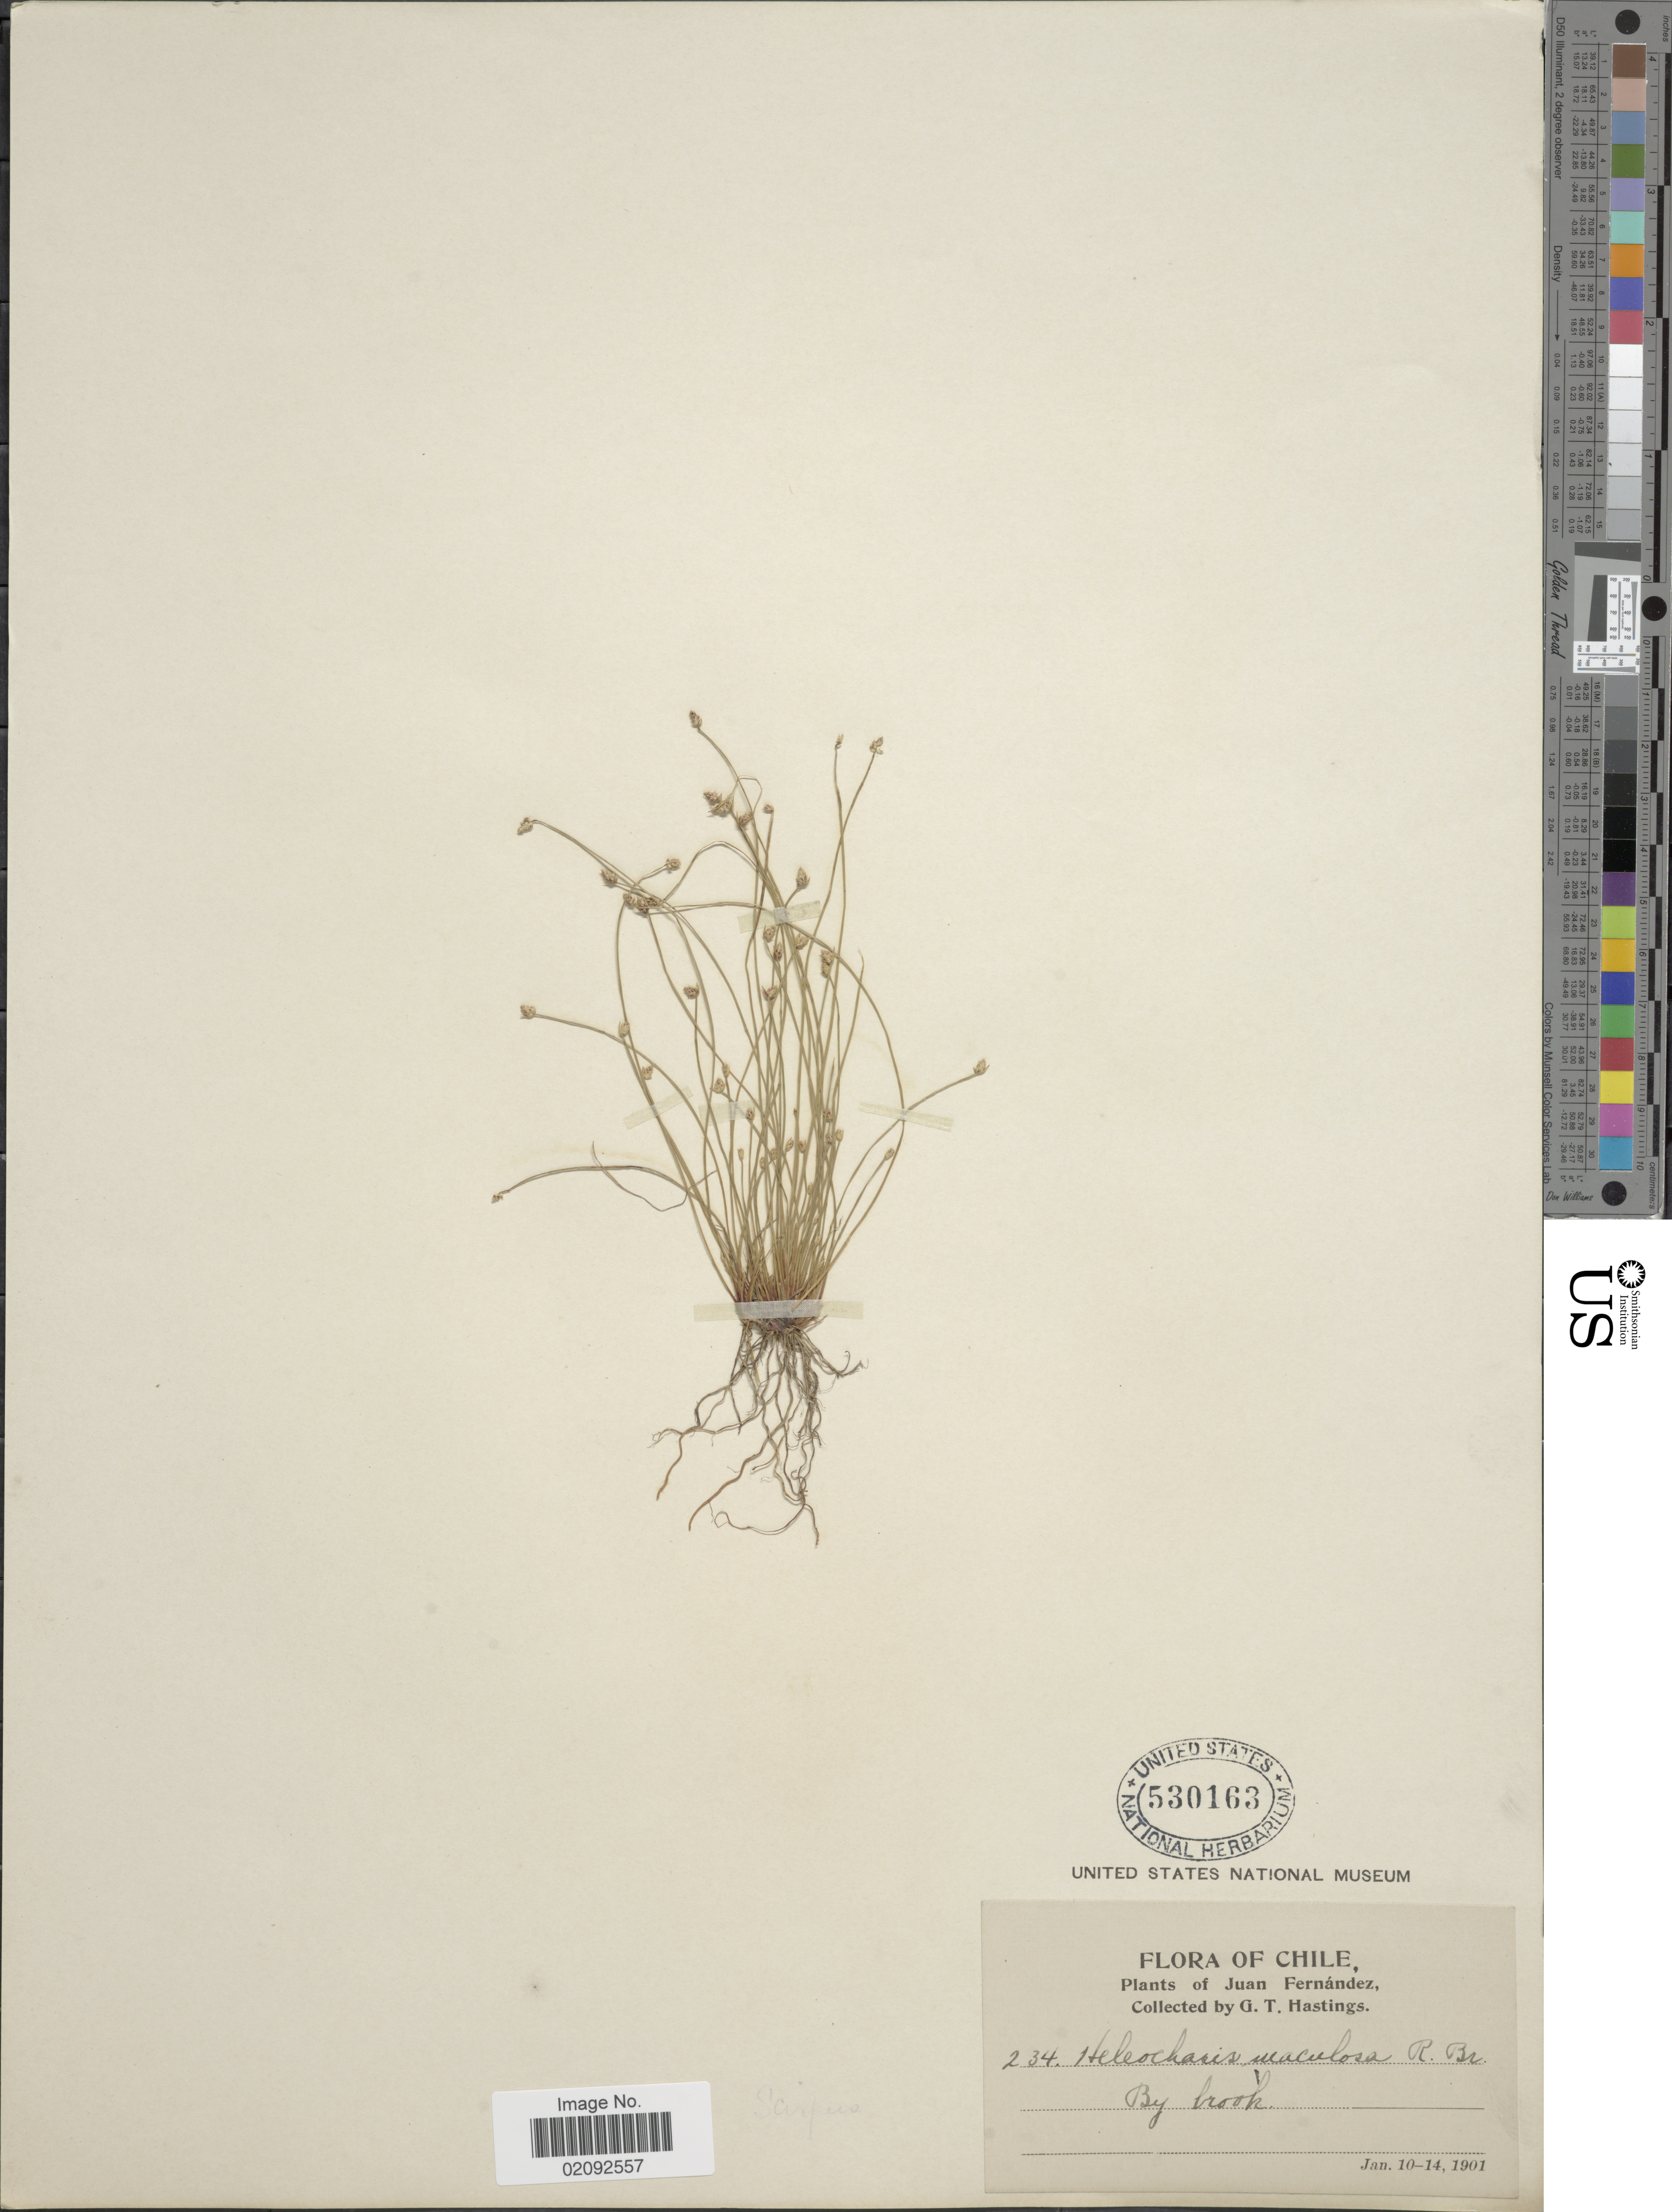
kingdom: Plantae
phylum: Tracheophyta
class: Liliopsida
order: Poales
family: Cyperaceae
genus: Isolepis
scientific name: Isolepis cernua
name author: (Vahl) Roem. & Schult.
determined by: Strong, Mark T., (BOT), Smithsonian Institution - National Museum of Natural History (UNITED STATES)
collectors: G. Hastings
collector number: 234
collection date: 1901-01-10/1901-01-14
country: Chile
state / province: Valparaíso (V)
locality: Juan Fernandez, by brook.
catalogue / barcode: US 530163